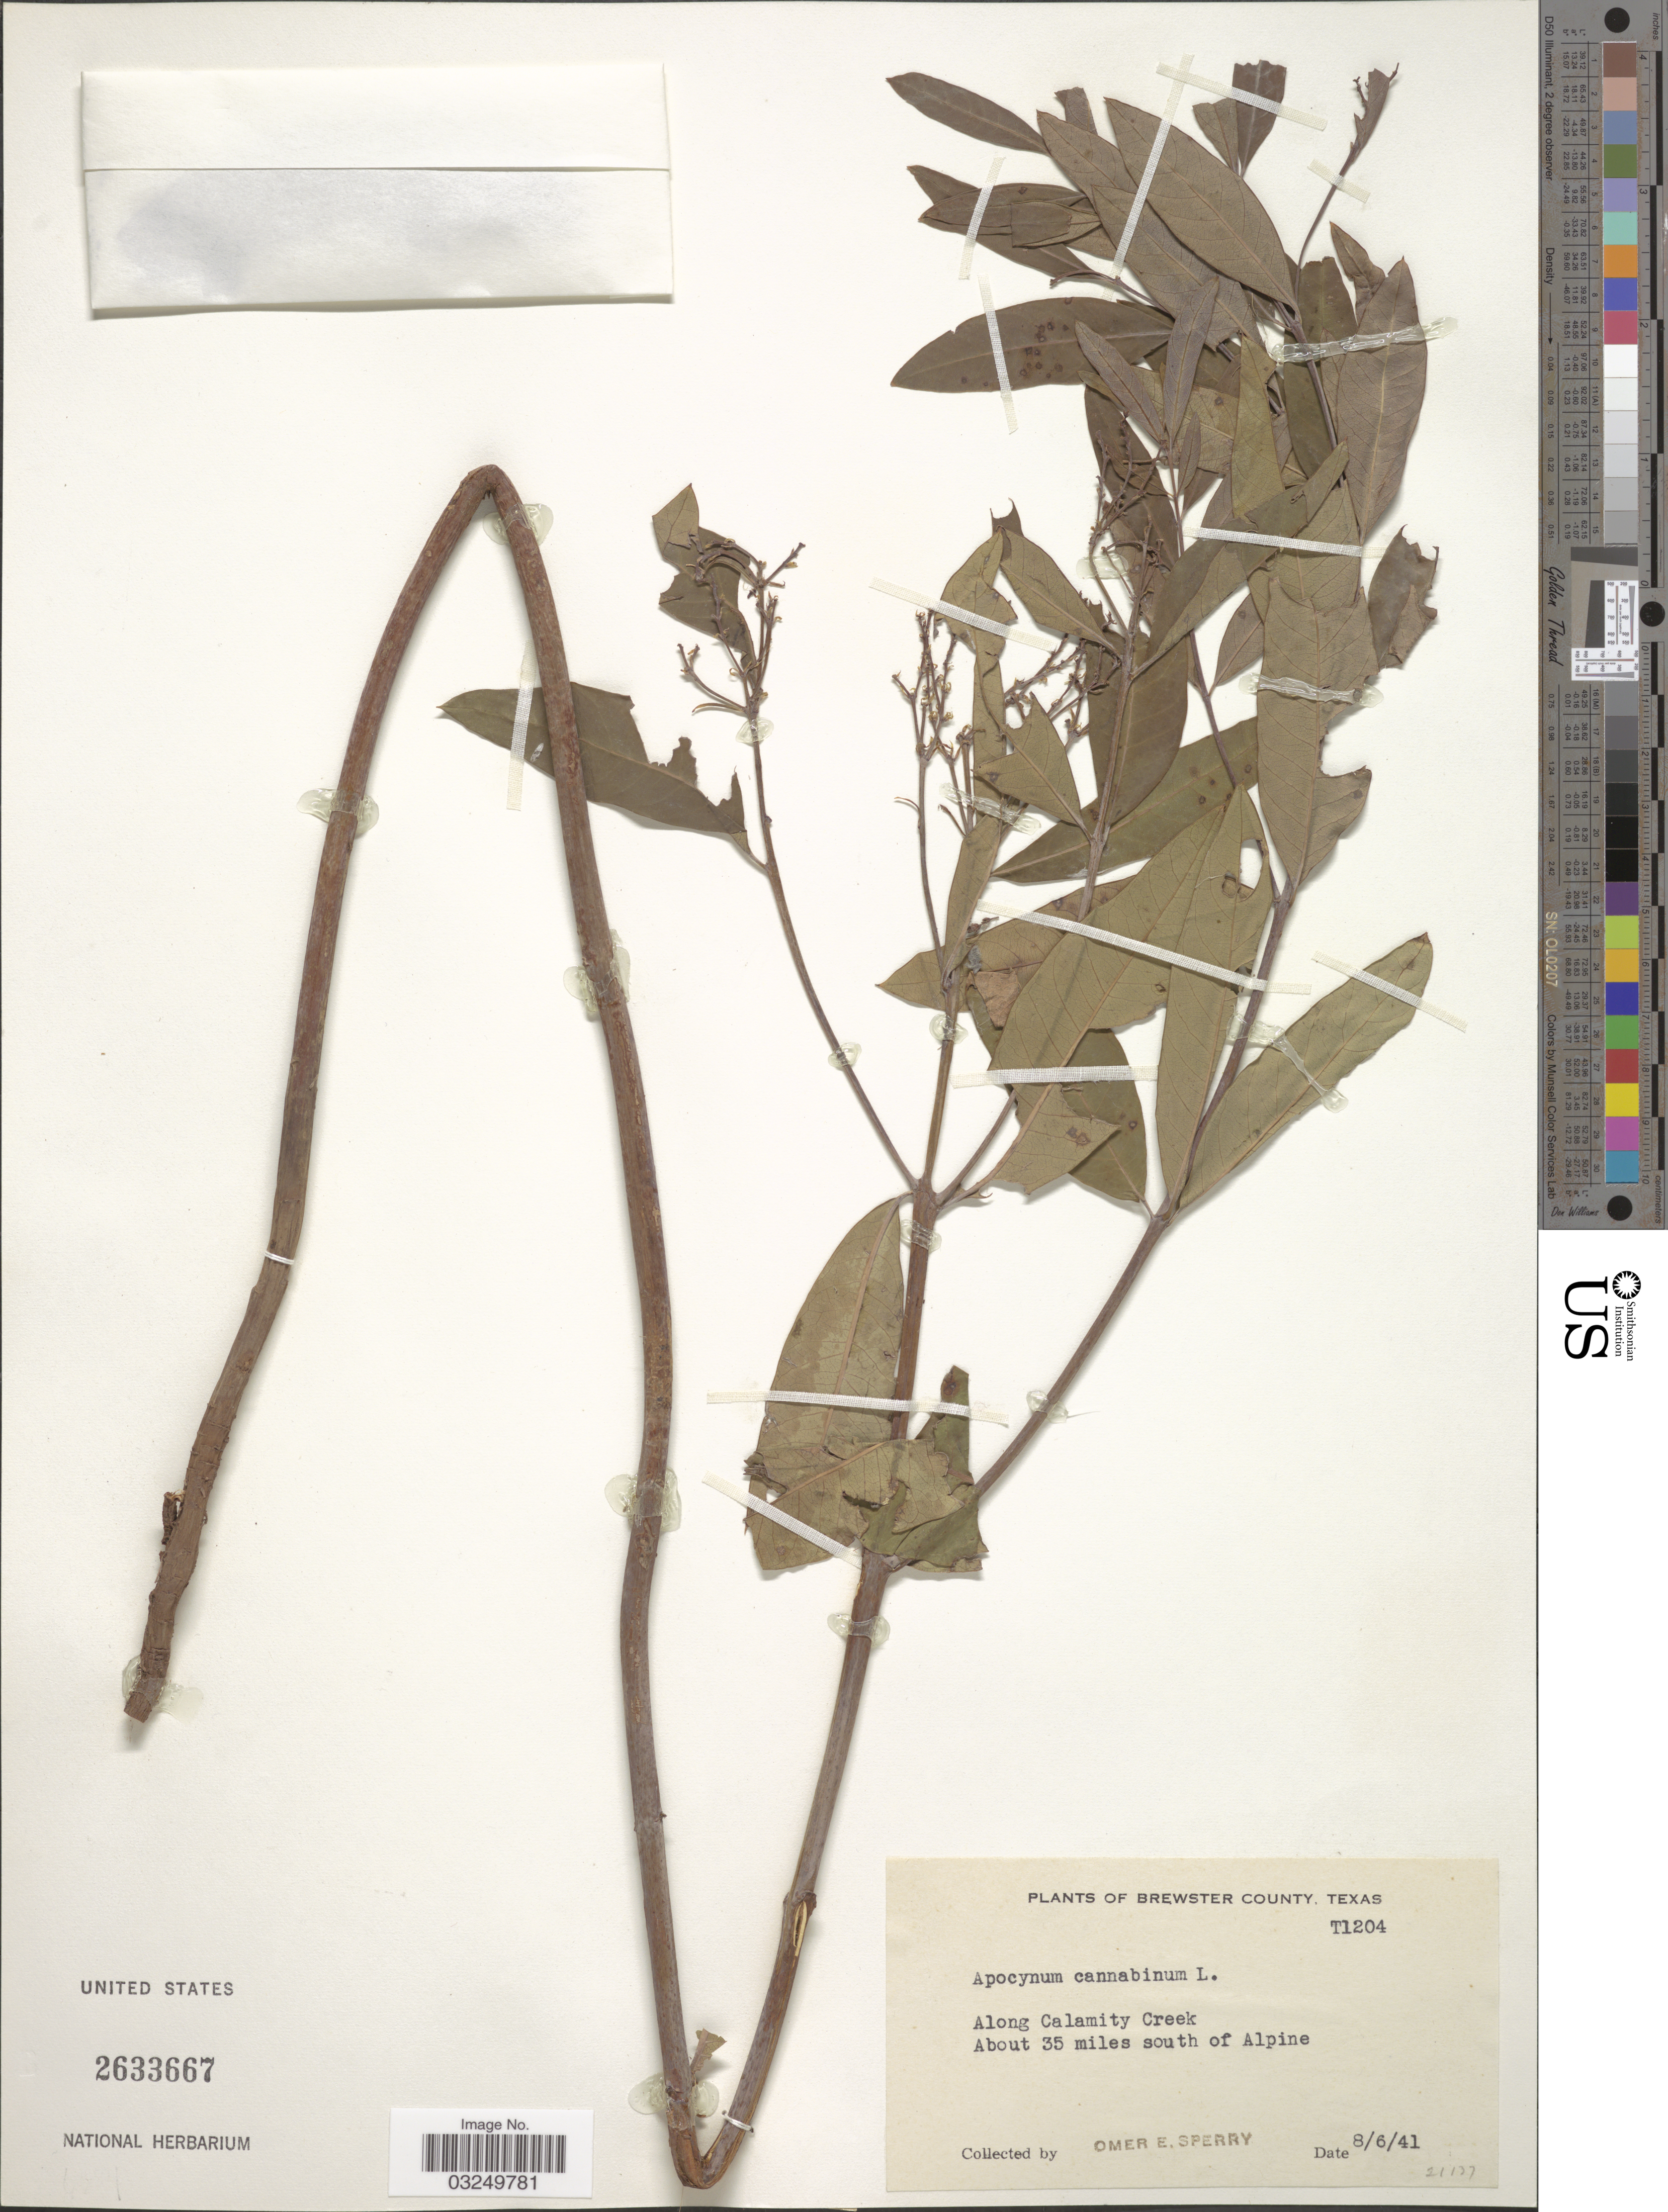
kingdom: Plantae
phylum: Tracheophyta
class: Magnoliopsida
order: Gentianales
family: Apocynaceae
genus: Apocynum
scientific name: Apocynum cannabinum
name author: L.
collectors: O. E. Sperry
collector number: T1204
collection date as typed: Transcribed d/m/y: 6/8/41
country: United States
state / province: Texas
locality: Brewster County. Along Calamity Creek. About 35 miles south of Alpine.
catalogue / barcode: US 2633667